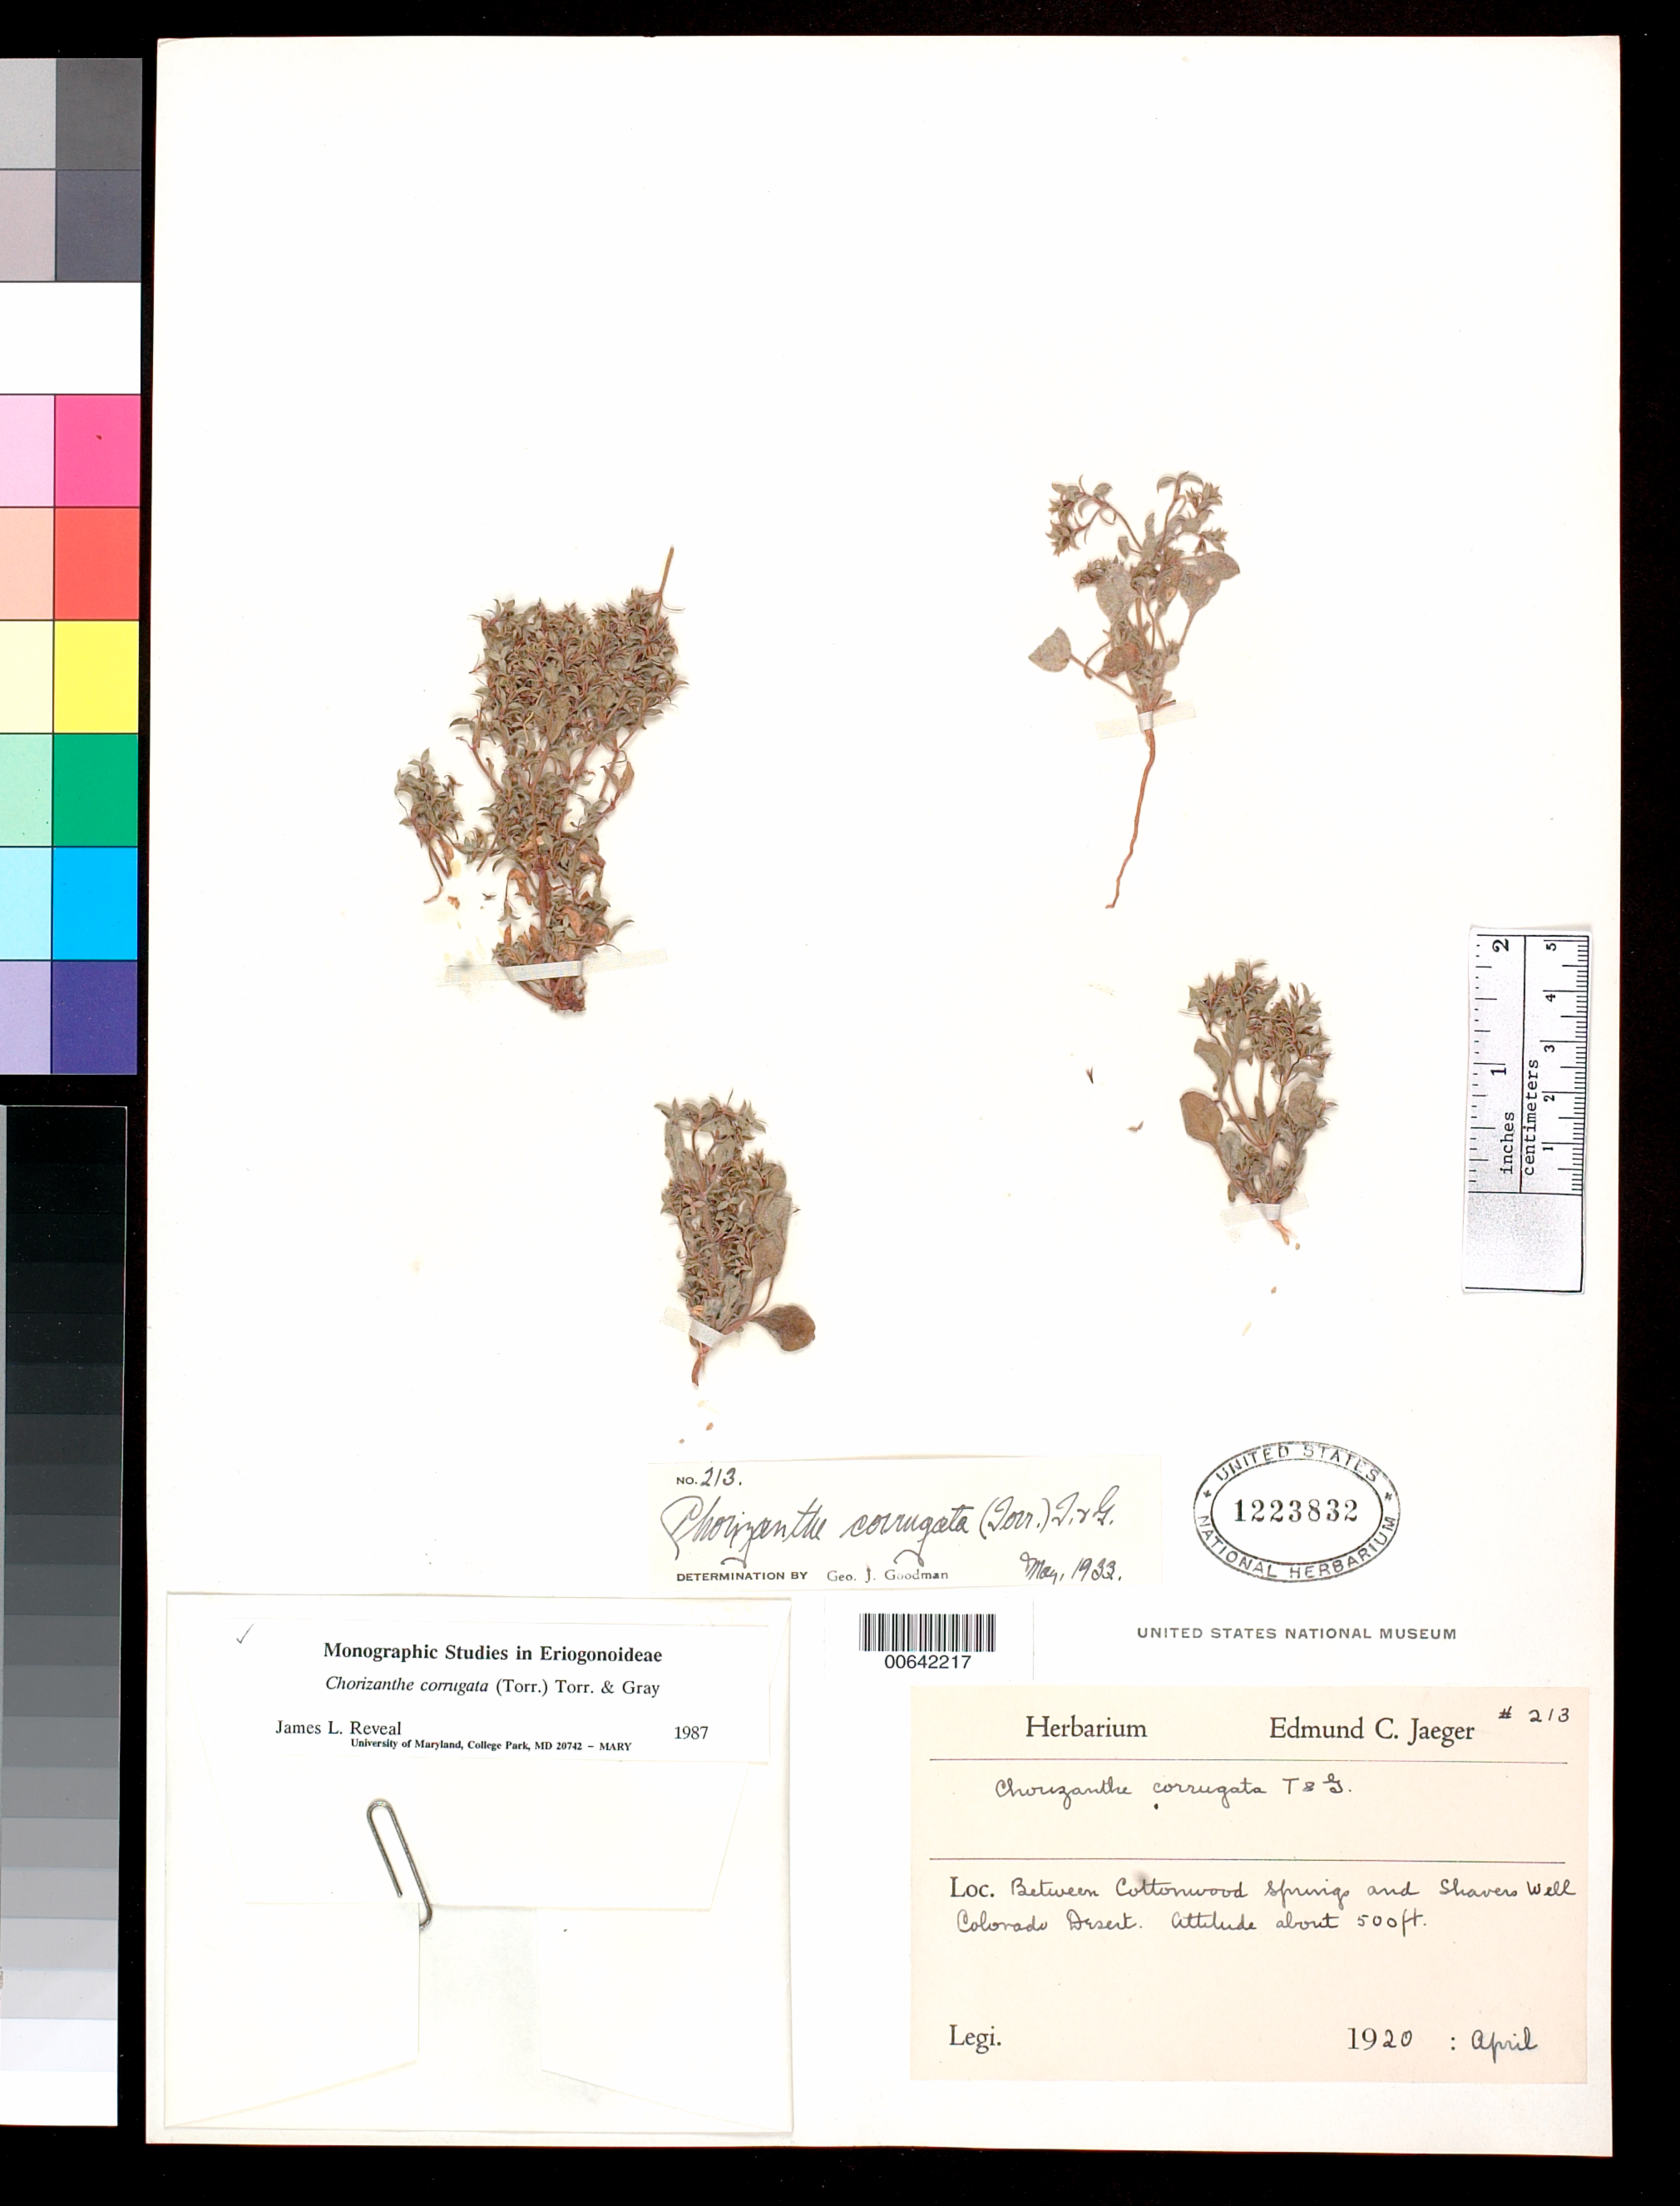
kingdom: Plantae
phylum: Tracheophyta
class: Magnoliopsida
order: Caryophyllales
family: Polygonaceae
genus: Chorizanthe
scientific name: Chorizanthe corrugata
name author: Torr. & A. Gray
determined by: Reveal, J. L.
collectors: E. Jaeger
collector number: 213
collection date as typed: Apr 1920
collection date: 1920-04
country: United States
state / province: California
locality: Between Cottonwood Springs and Shavers Well, Colorado Desert.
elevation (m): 152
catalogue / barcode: US 1223832